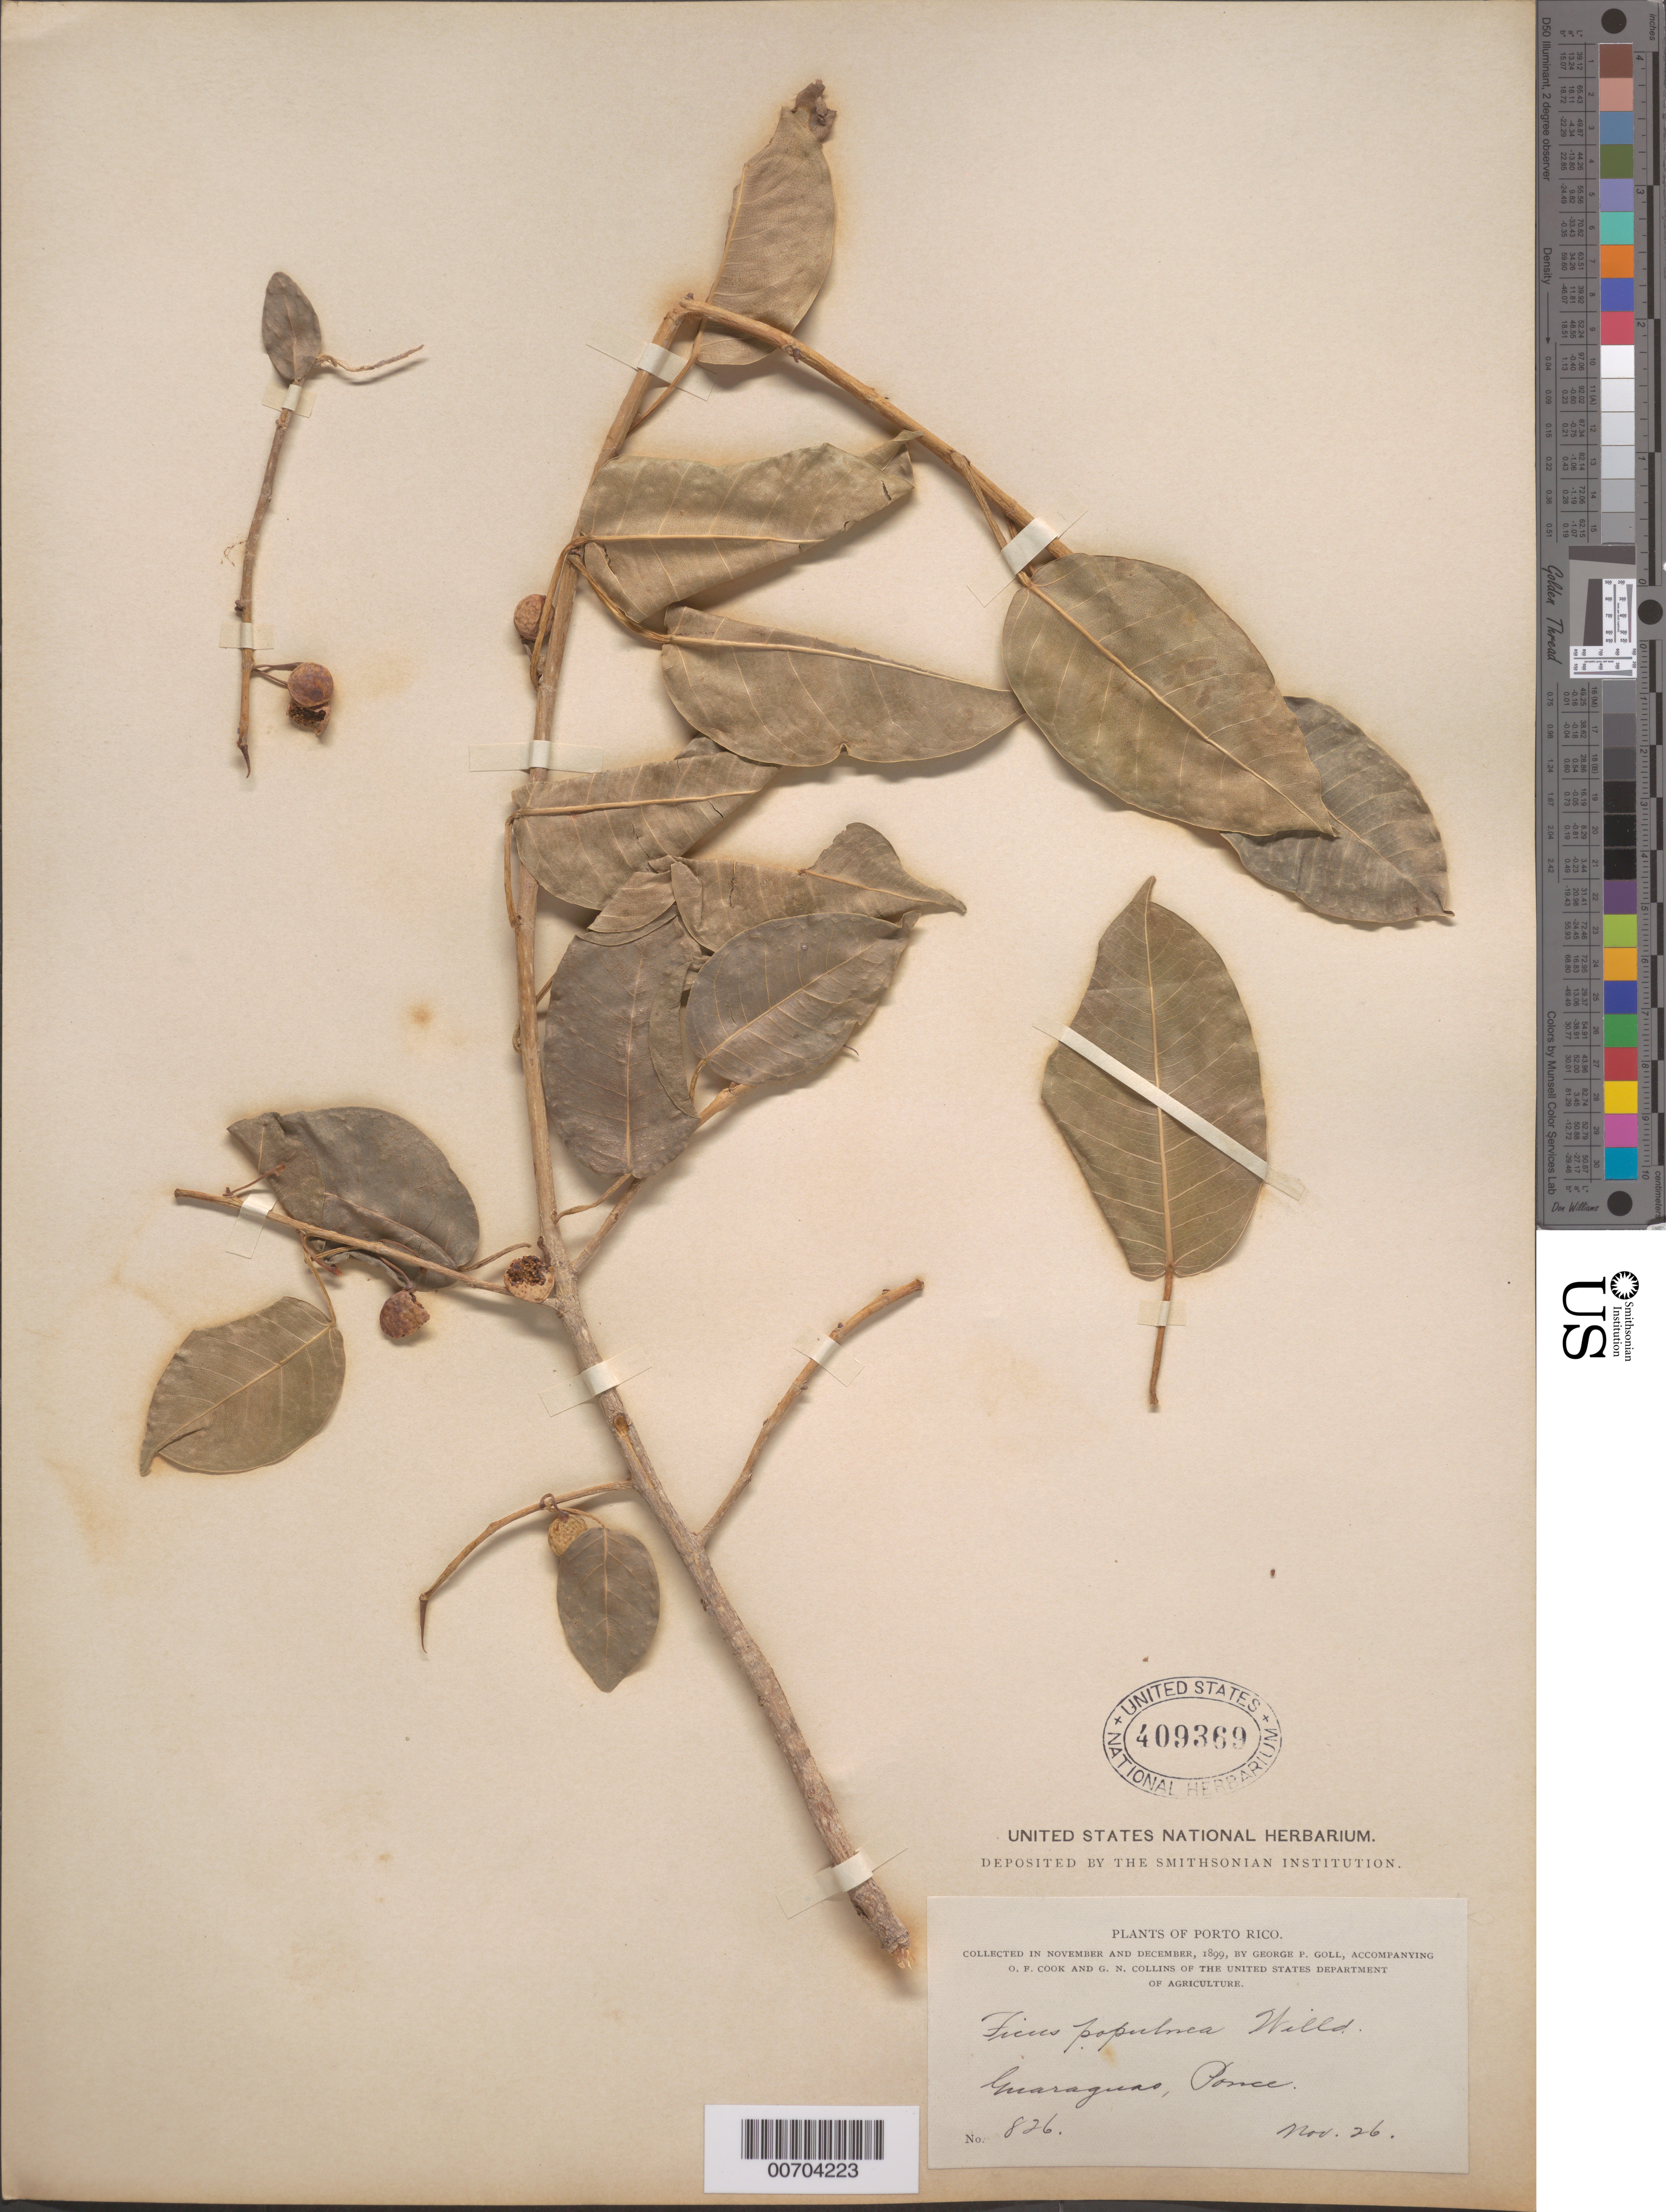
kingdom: Plantae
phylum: Tracheophyta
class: Magnoliopsida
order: Rosales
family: Moraceae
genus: Ficus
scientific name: Ficus populnea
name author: Willd.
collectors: G. Goll, O. F. Cook & G. Collins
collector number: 826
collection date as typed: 26 Nov 1899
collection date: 1899-11-26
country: Puerto Rico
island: Greater Antilles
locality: Maraguao, Ponce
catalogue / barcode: US 409369